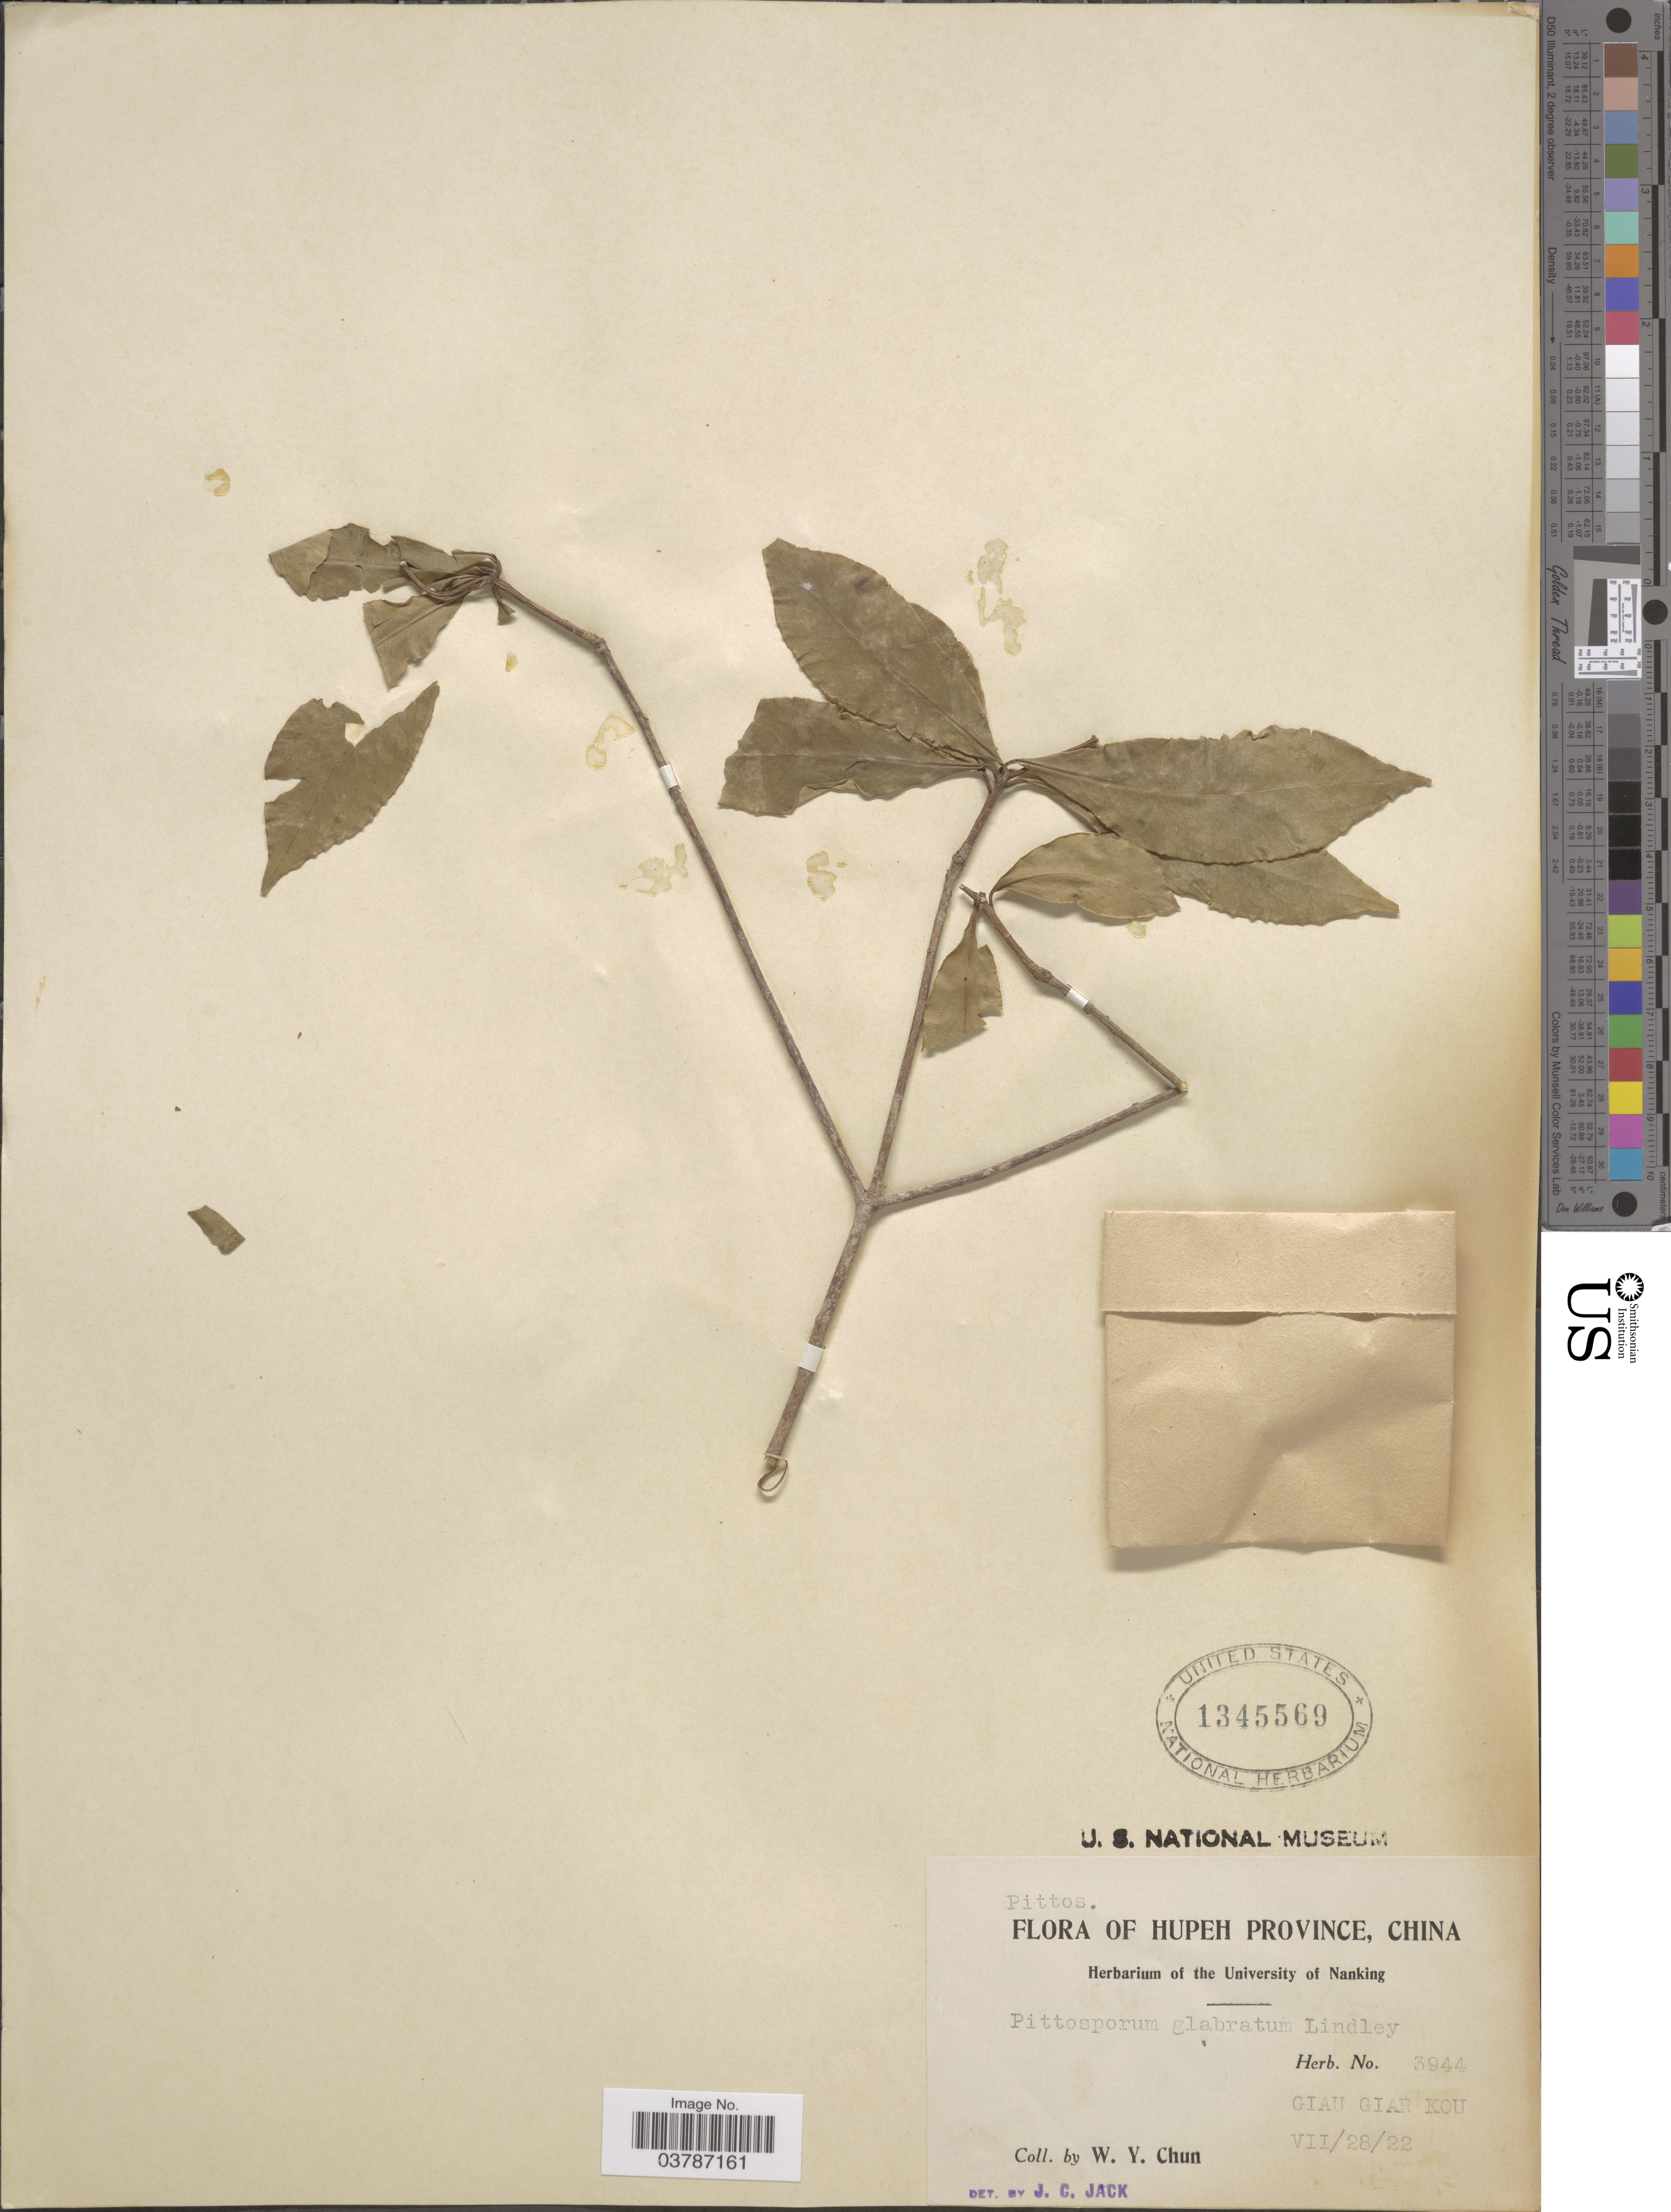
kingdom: Plantae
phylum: Tracheophyta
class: Magnoliopsida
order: Apiales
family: Pittosporaceae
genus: Pittosporum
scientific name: Pittosporum glabratum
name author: Lindl.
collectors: W. Y. Chun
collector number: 3944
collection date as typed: Transcribed d/m/y: 28/7/22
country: China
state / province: Hubei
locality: Hupeh Province. Giau Giar Kou.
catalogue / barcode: US 1345569